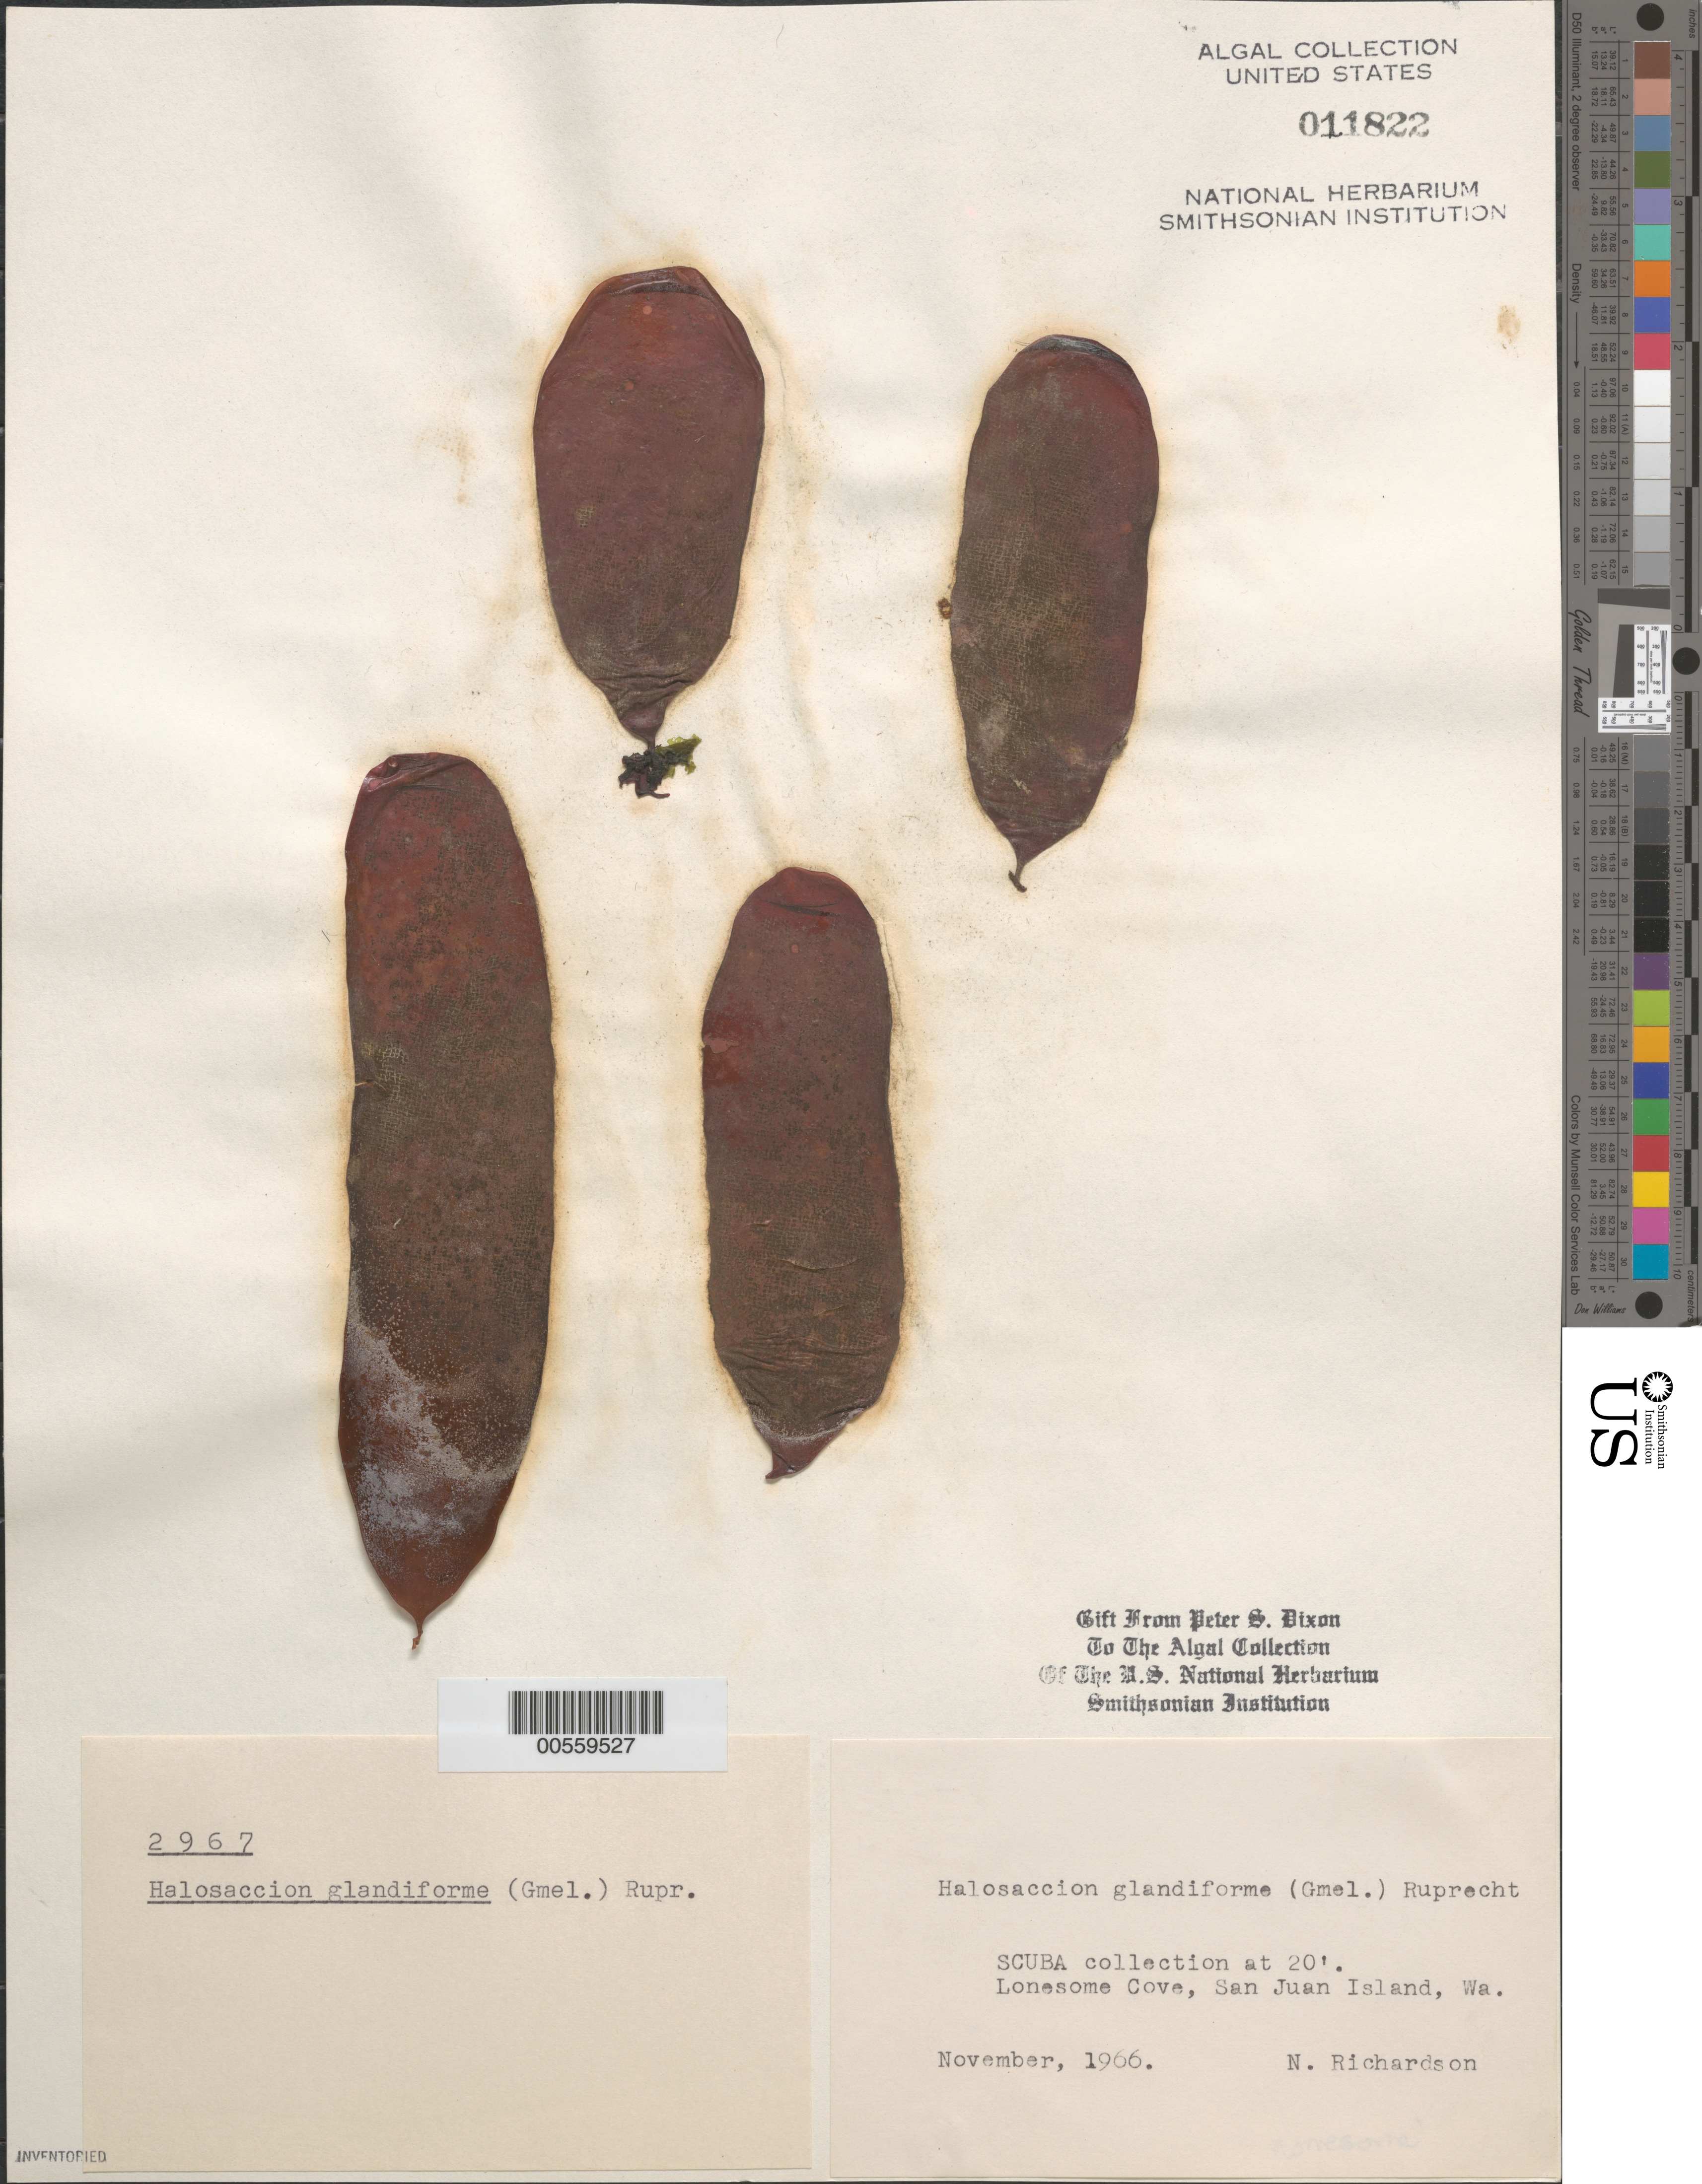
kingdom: Plantae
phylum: Rhodophyta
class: Florideophyceae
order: Palmariales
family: Palmariaceae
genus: Halosaccion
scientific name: Halosaccion glandiforme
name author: (S.G. Gmel.) Rupr.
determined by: Dixon, P. S.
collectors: N. Richardson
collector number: PSD 2967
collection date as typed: Nov 1966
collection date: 1966-11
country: United States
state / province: Washington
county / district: San Juan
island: San Juan Island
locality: Lonesome Cove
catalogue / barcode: US 11822